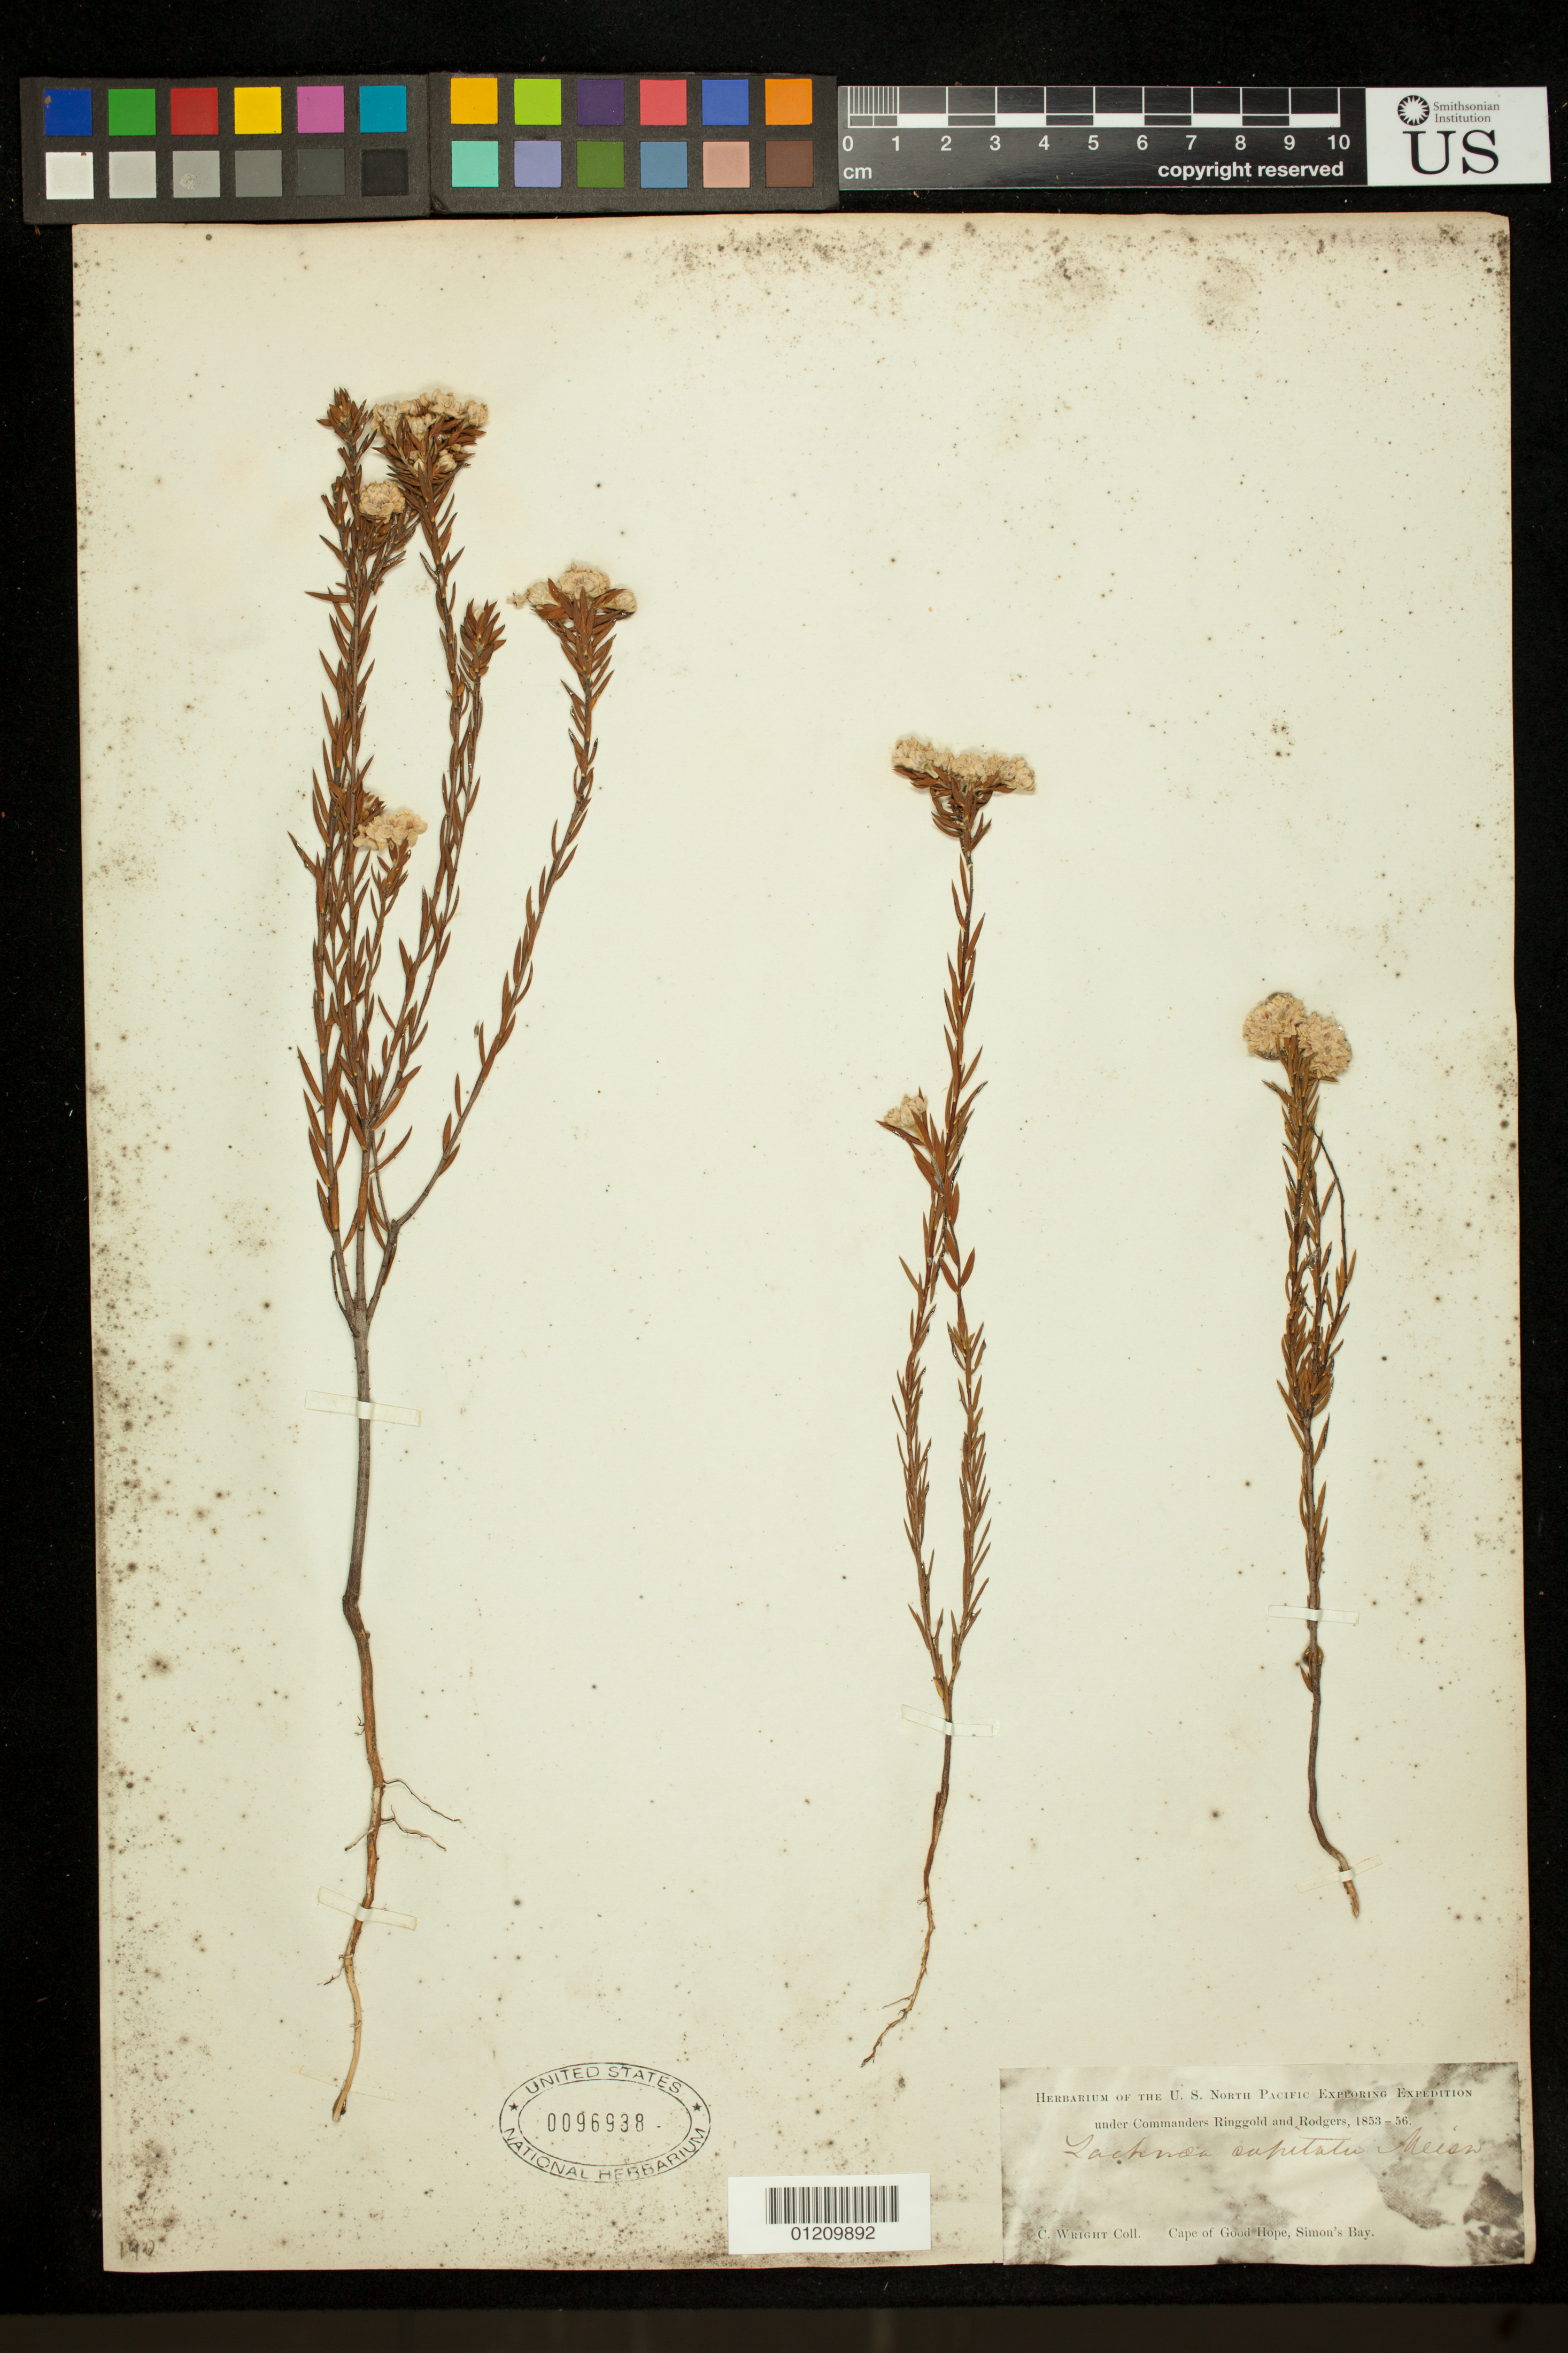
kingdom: Plantae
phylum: Tracheophyta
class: Magnoliopsida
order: Malvales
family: Thymelaeaceae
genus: Lachnaea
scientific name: Lachnaea capitata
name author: (L.) Crantz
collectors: C. Wright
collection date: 1853/1856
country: South Africa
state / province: Western Cape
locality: Cape of Good Hope, Simon's Bay.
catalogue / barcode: US 96938